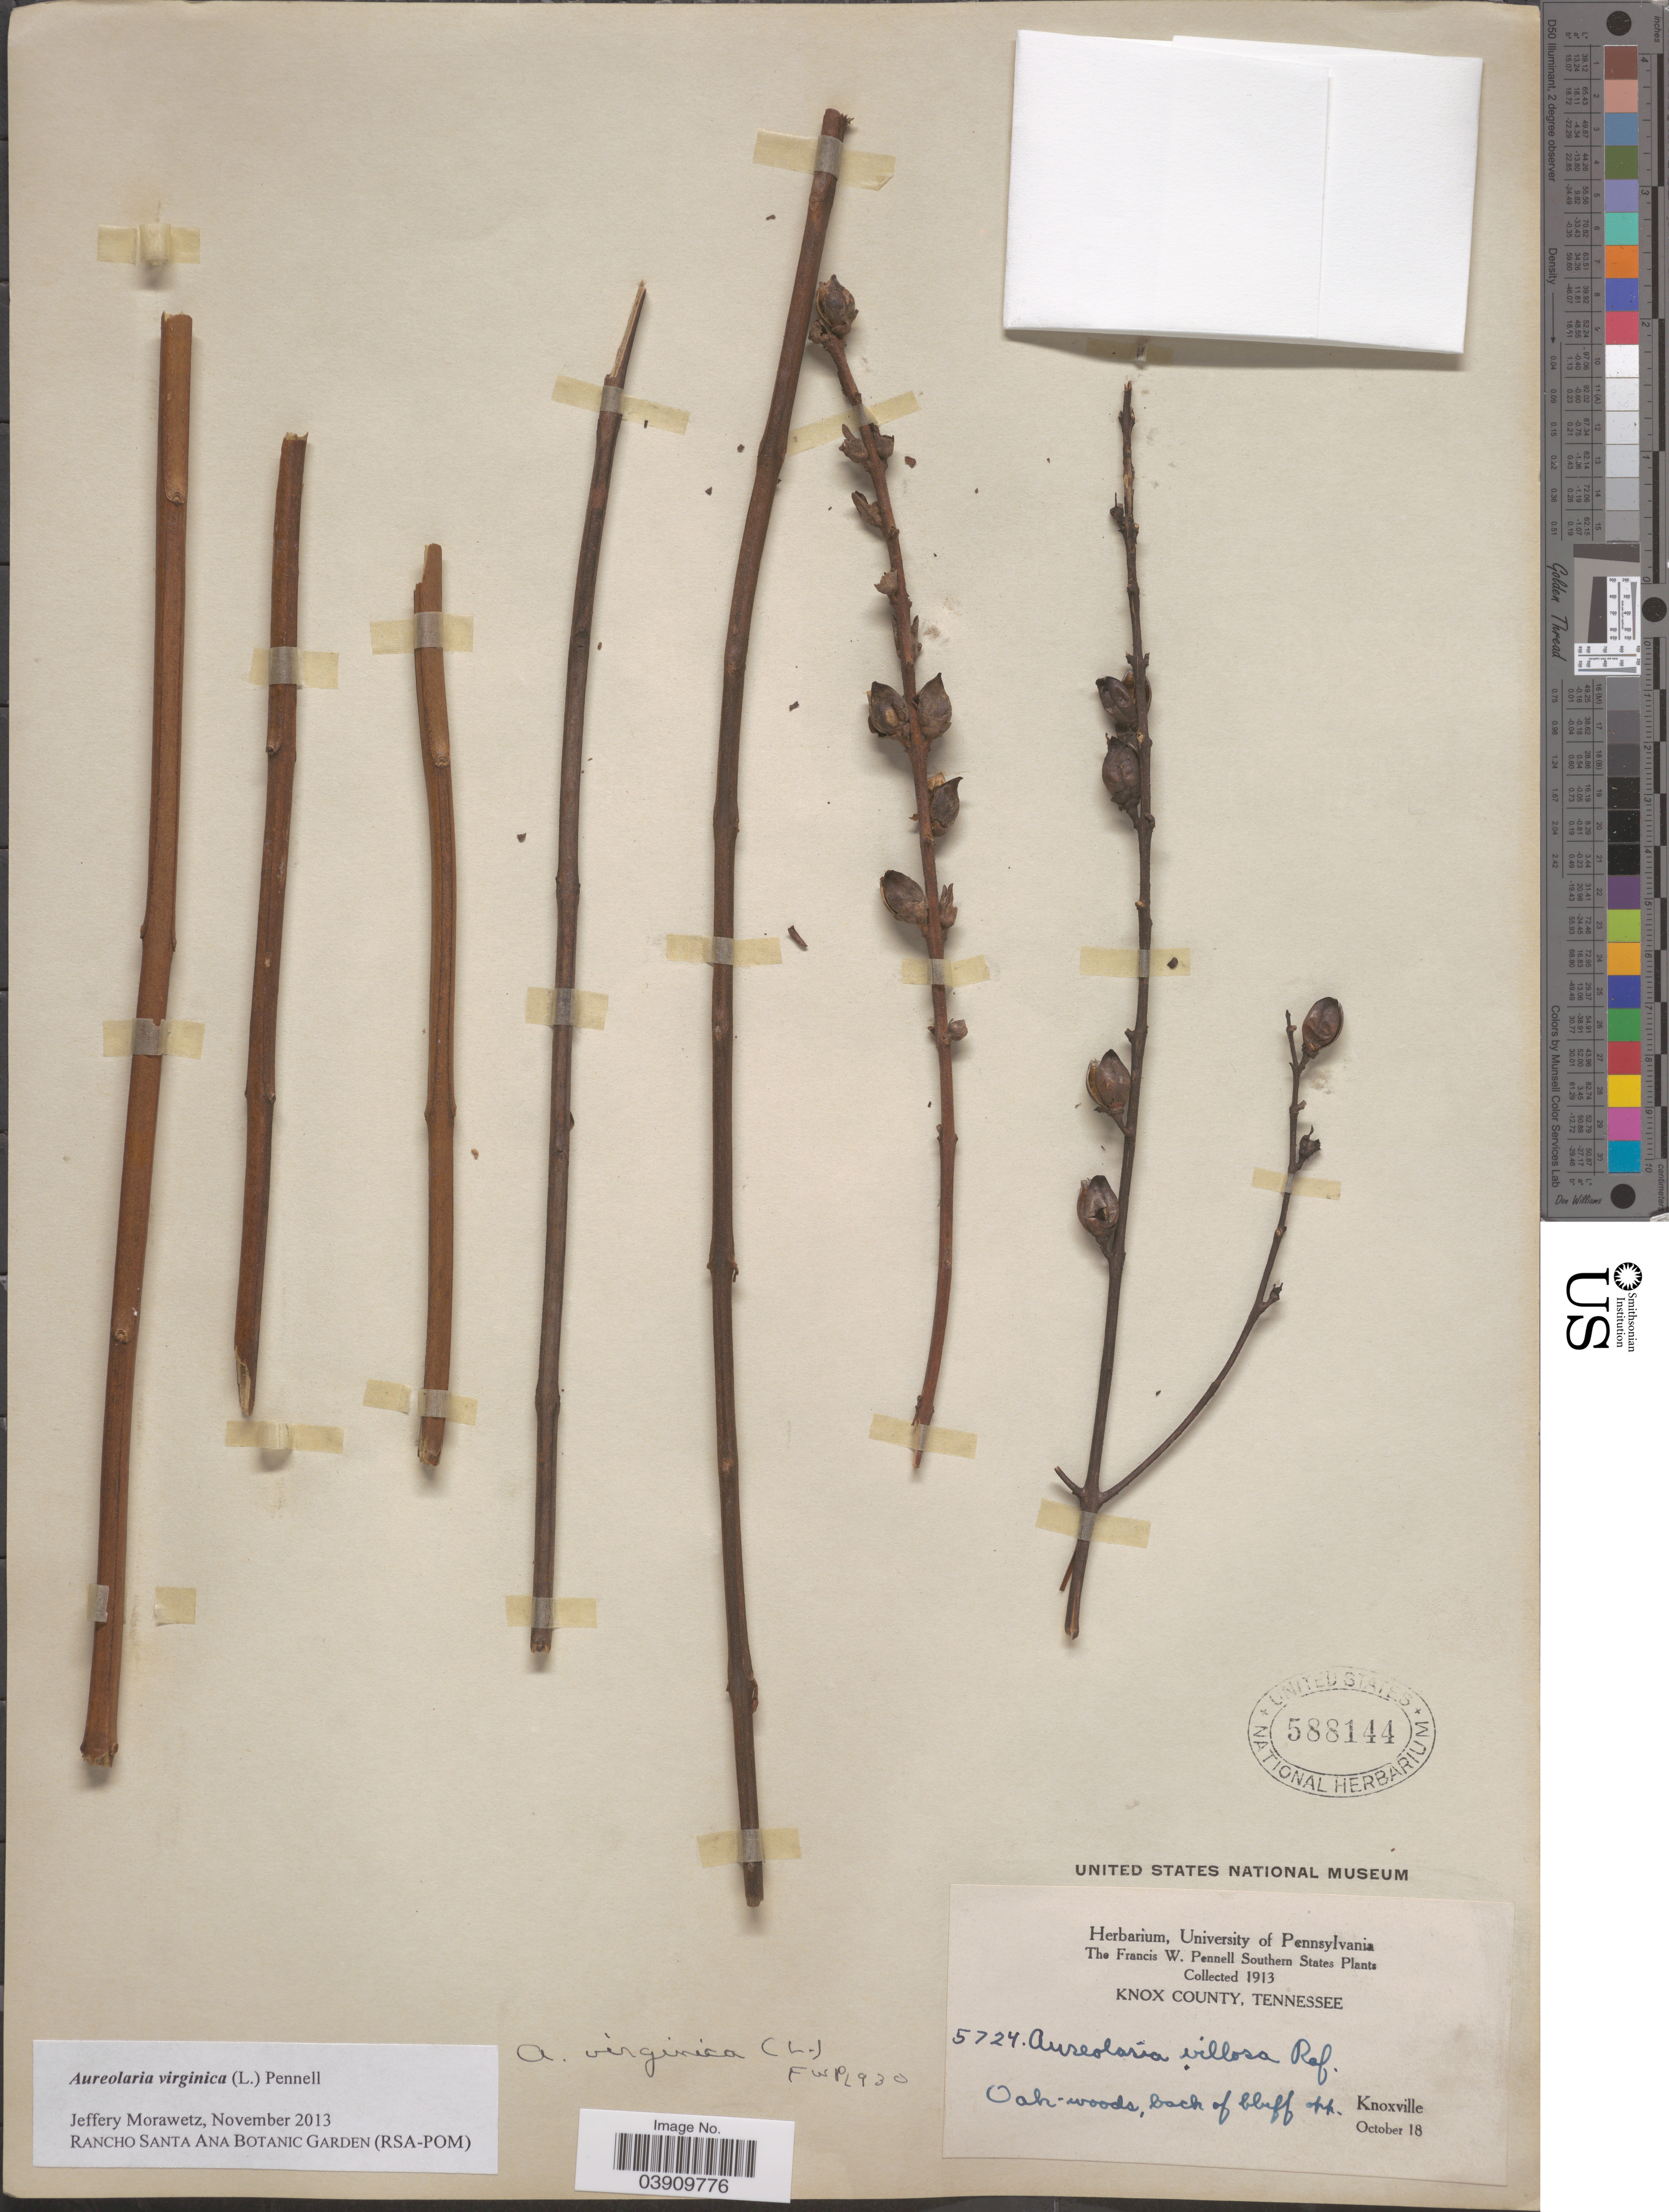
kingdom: Plantae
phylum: Tracheophyta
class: Magnoliopsida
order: Lamiales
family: Orobanchaceae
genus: Aureolaria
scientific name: Aureolaria virginica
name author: (L.) Pennell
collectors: F. W. Pennell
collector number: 5724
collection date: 1913-10-18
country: United States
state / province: Tennessee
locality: Southern States. Knox County. Oak-woods, back of bluff opp. Knoxville.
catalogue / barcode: US 588144